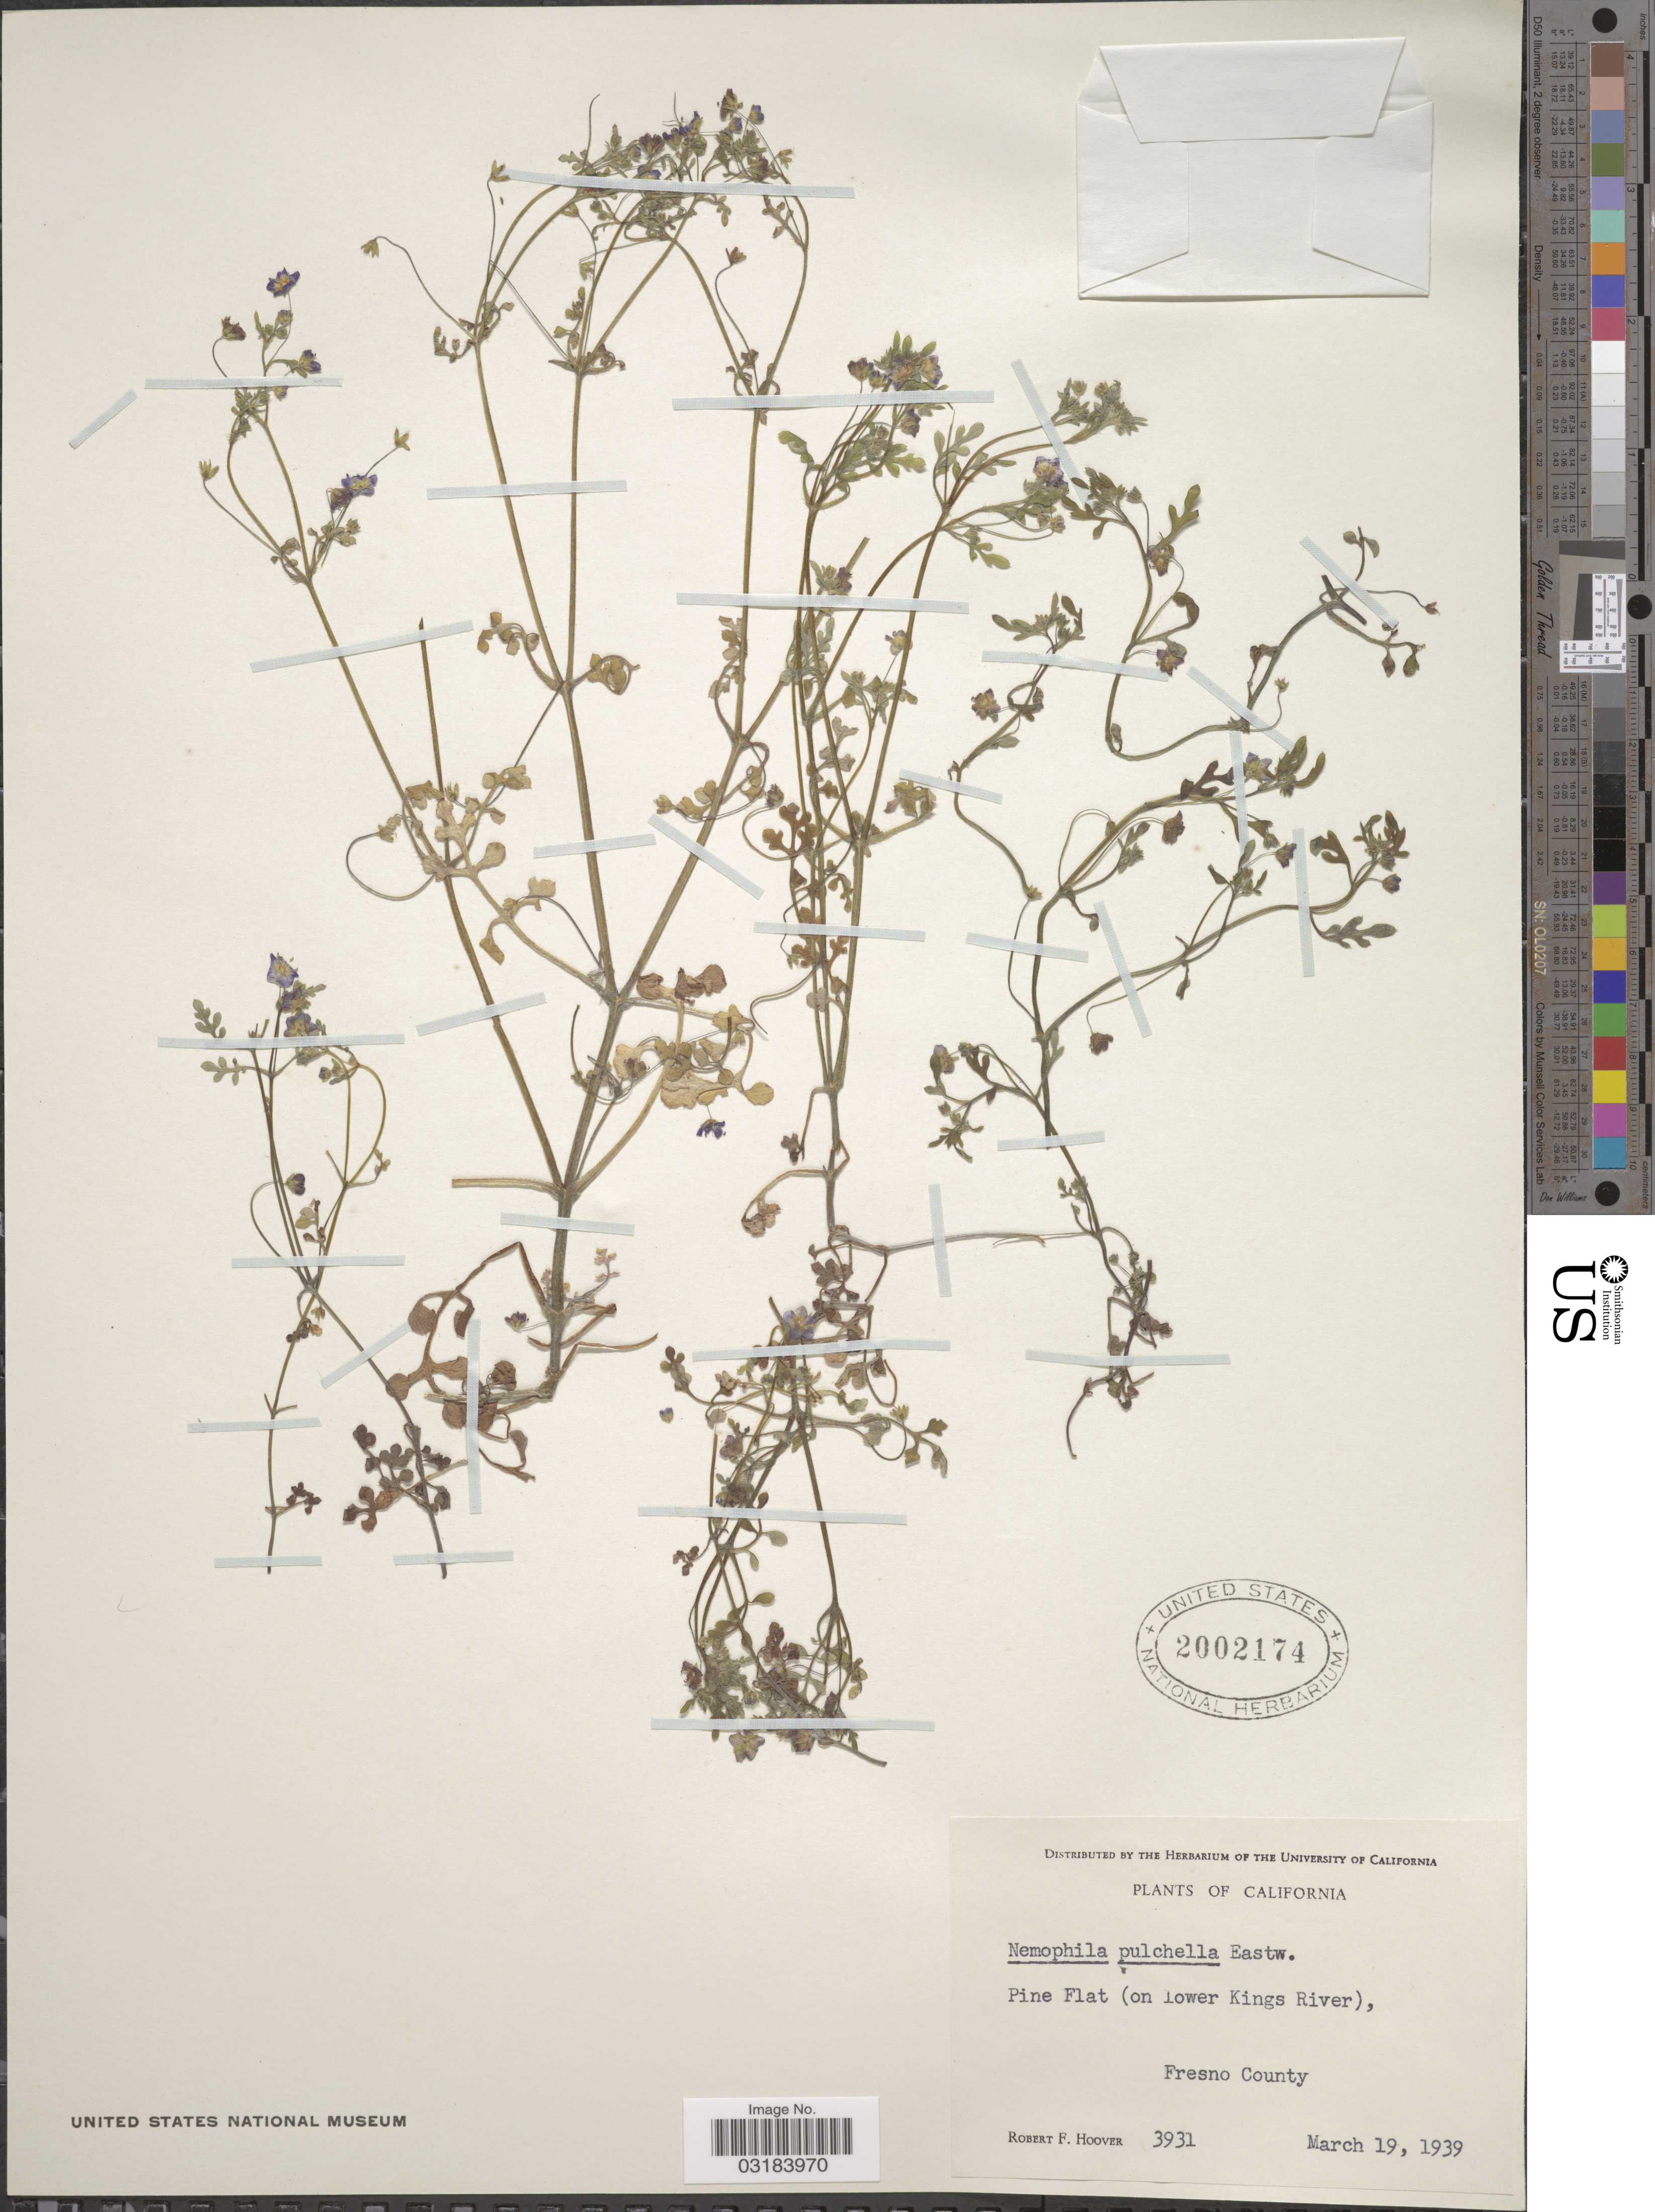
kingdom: Plantae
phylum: Tracheophyta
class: Magnoliopsida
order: Boraginales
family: Hydrophyllaceae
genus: Nemophila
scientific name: Nemophila pulchella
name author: Eastw.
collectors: R. F. Hoover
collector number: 3931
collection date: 1939-03-19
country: United States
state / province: California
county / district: Fresno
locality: Pine Flat (on lower Kings River), Fresno County.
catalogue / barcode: US 2002174